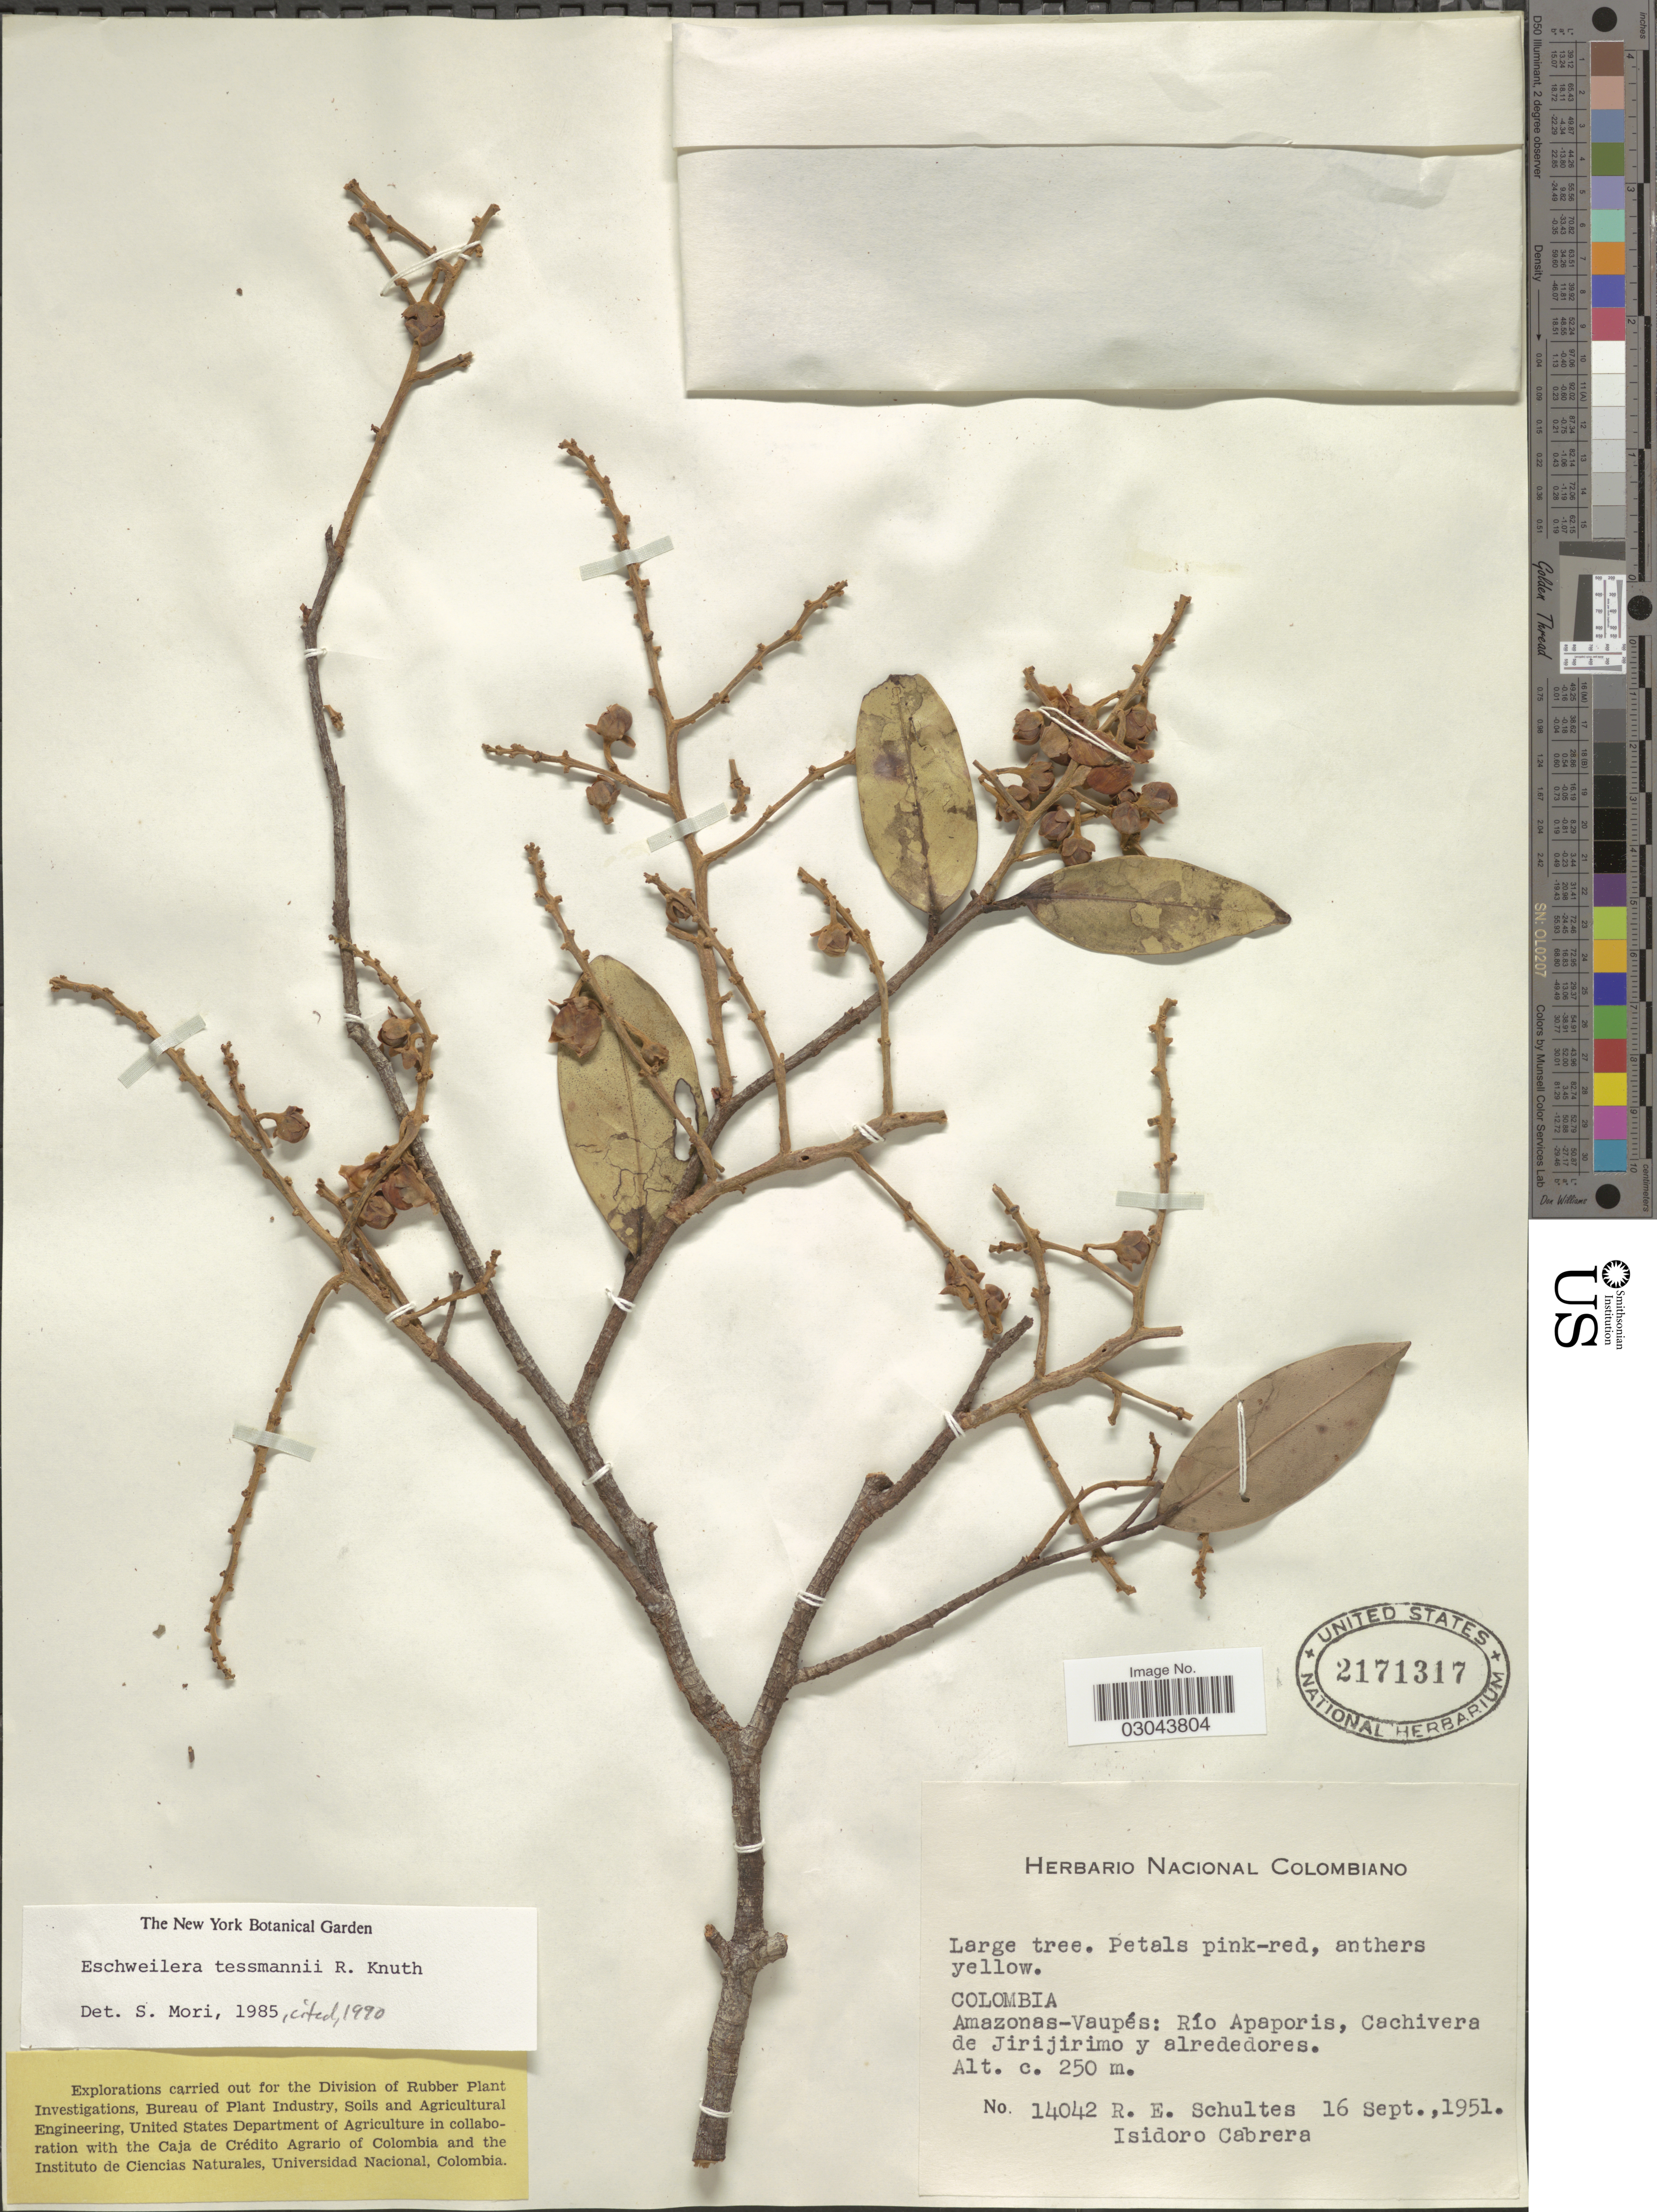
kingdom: Plantae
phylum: Tracheophyta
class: Magnoliopsida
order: Ericales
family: Lecythidaceae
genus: Eschweilera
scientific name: Eschweilera tessmannii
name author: R. Knuth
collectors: R. E. Schultes & I. Cabrera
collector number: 14042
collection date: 1951-09-16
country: Colombia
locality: Amazonas-Vaupés: Río Apaporis, Cachivera de Jirijirimo y alrededores.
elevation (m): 250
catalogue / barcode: US 2171317